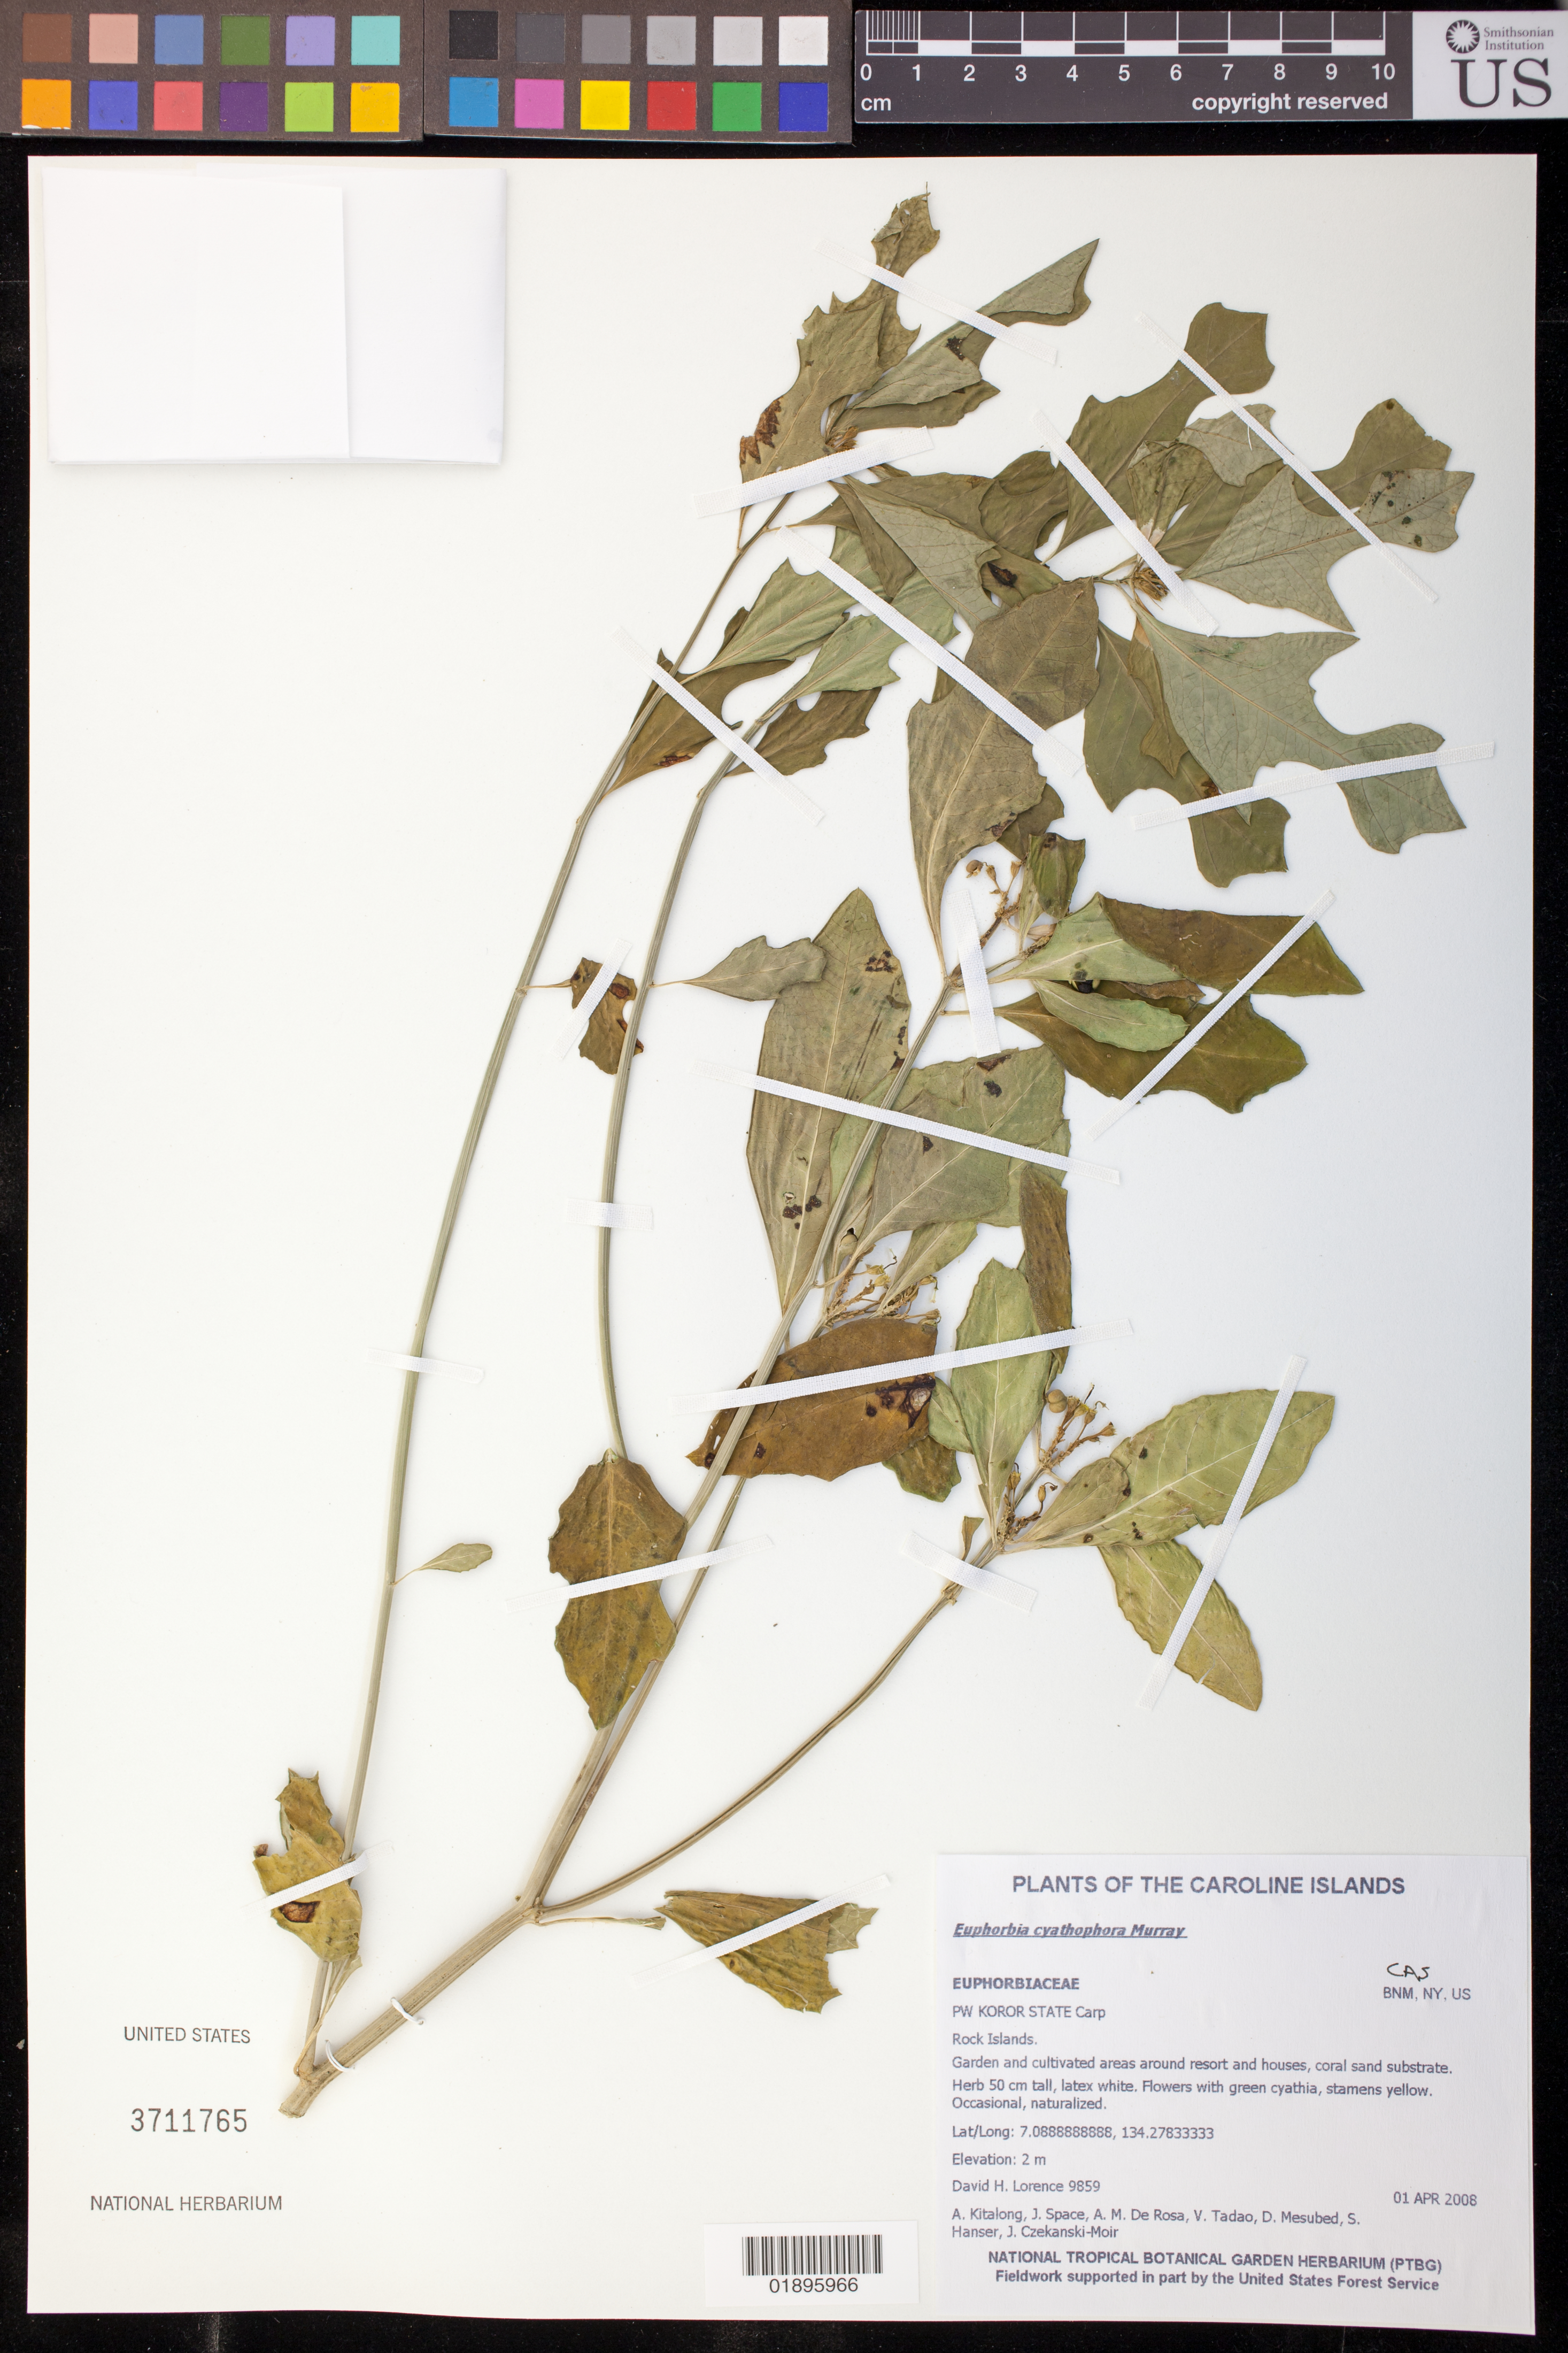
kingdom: Plantae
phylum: Tracheophyta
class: Magnoliopsida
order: Malpighiales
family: Euphorbiaceae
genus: Euphorbia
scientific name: Euphorbia cyathophora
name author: Murray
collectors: D. Lorence, A. Kitalong, J. Space, A. De Rosa, V. Tadao, D. Mesubed & S. Hanser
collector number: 9859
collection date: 2008-04-01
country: Palau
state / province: Koror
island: Rock Islands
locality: Garden and cultivated areas around resort and houses.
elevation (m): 2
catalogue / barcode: US 3711765